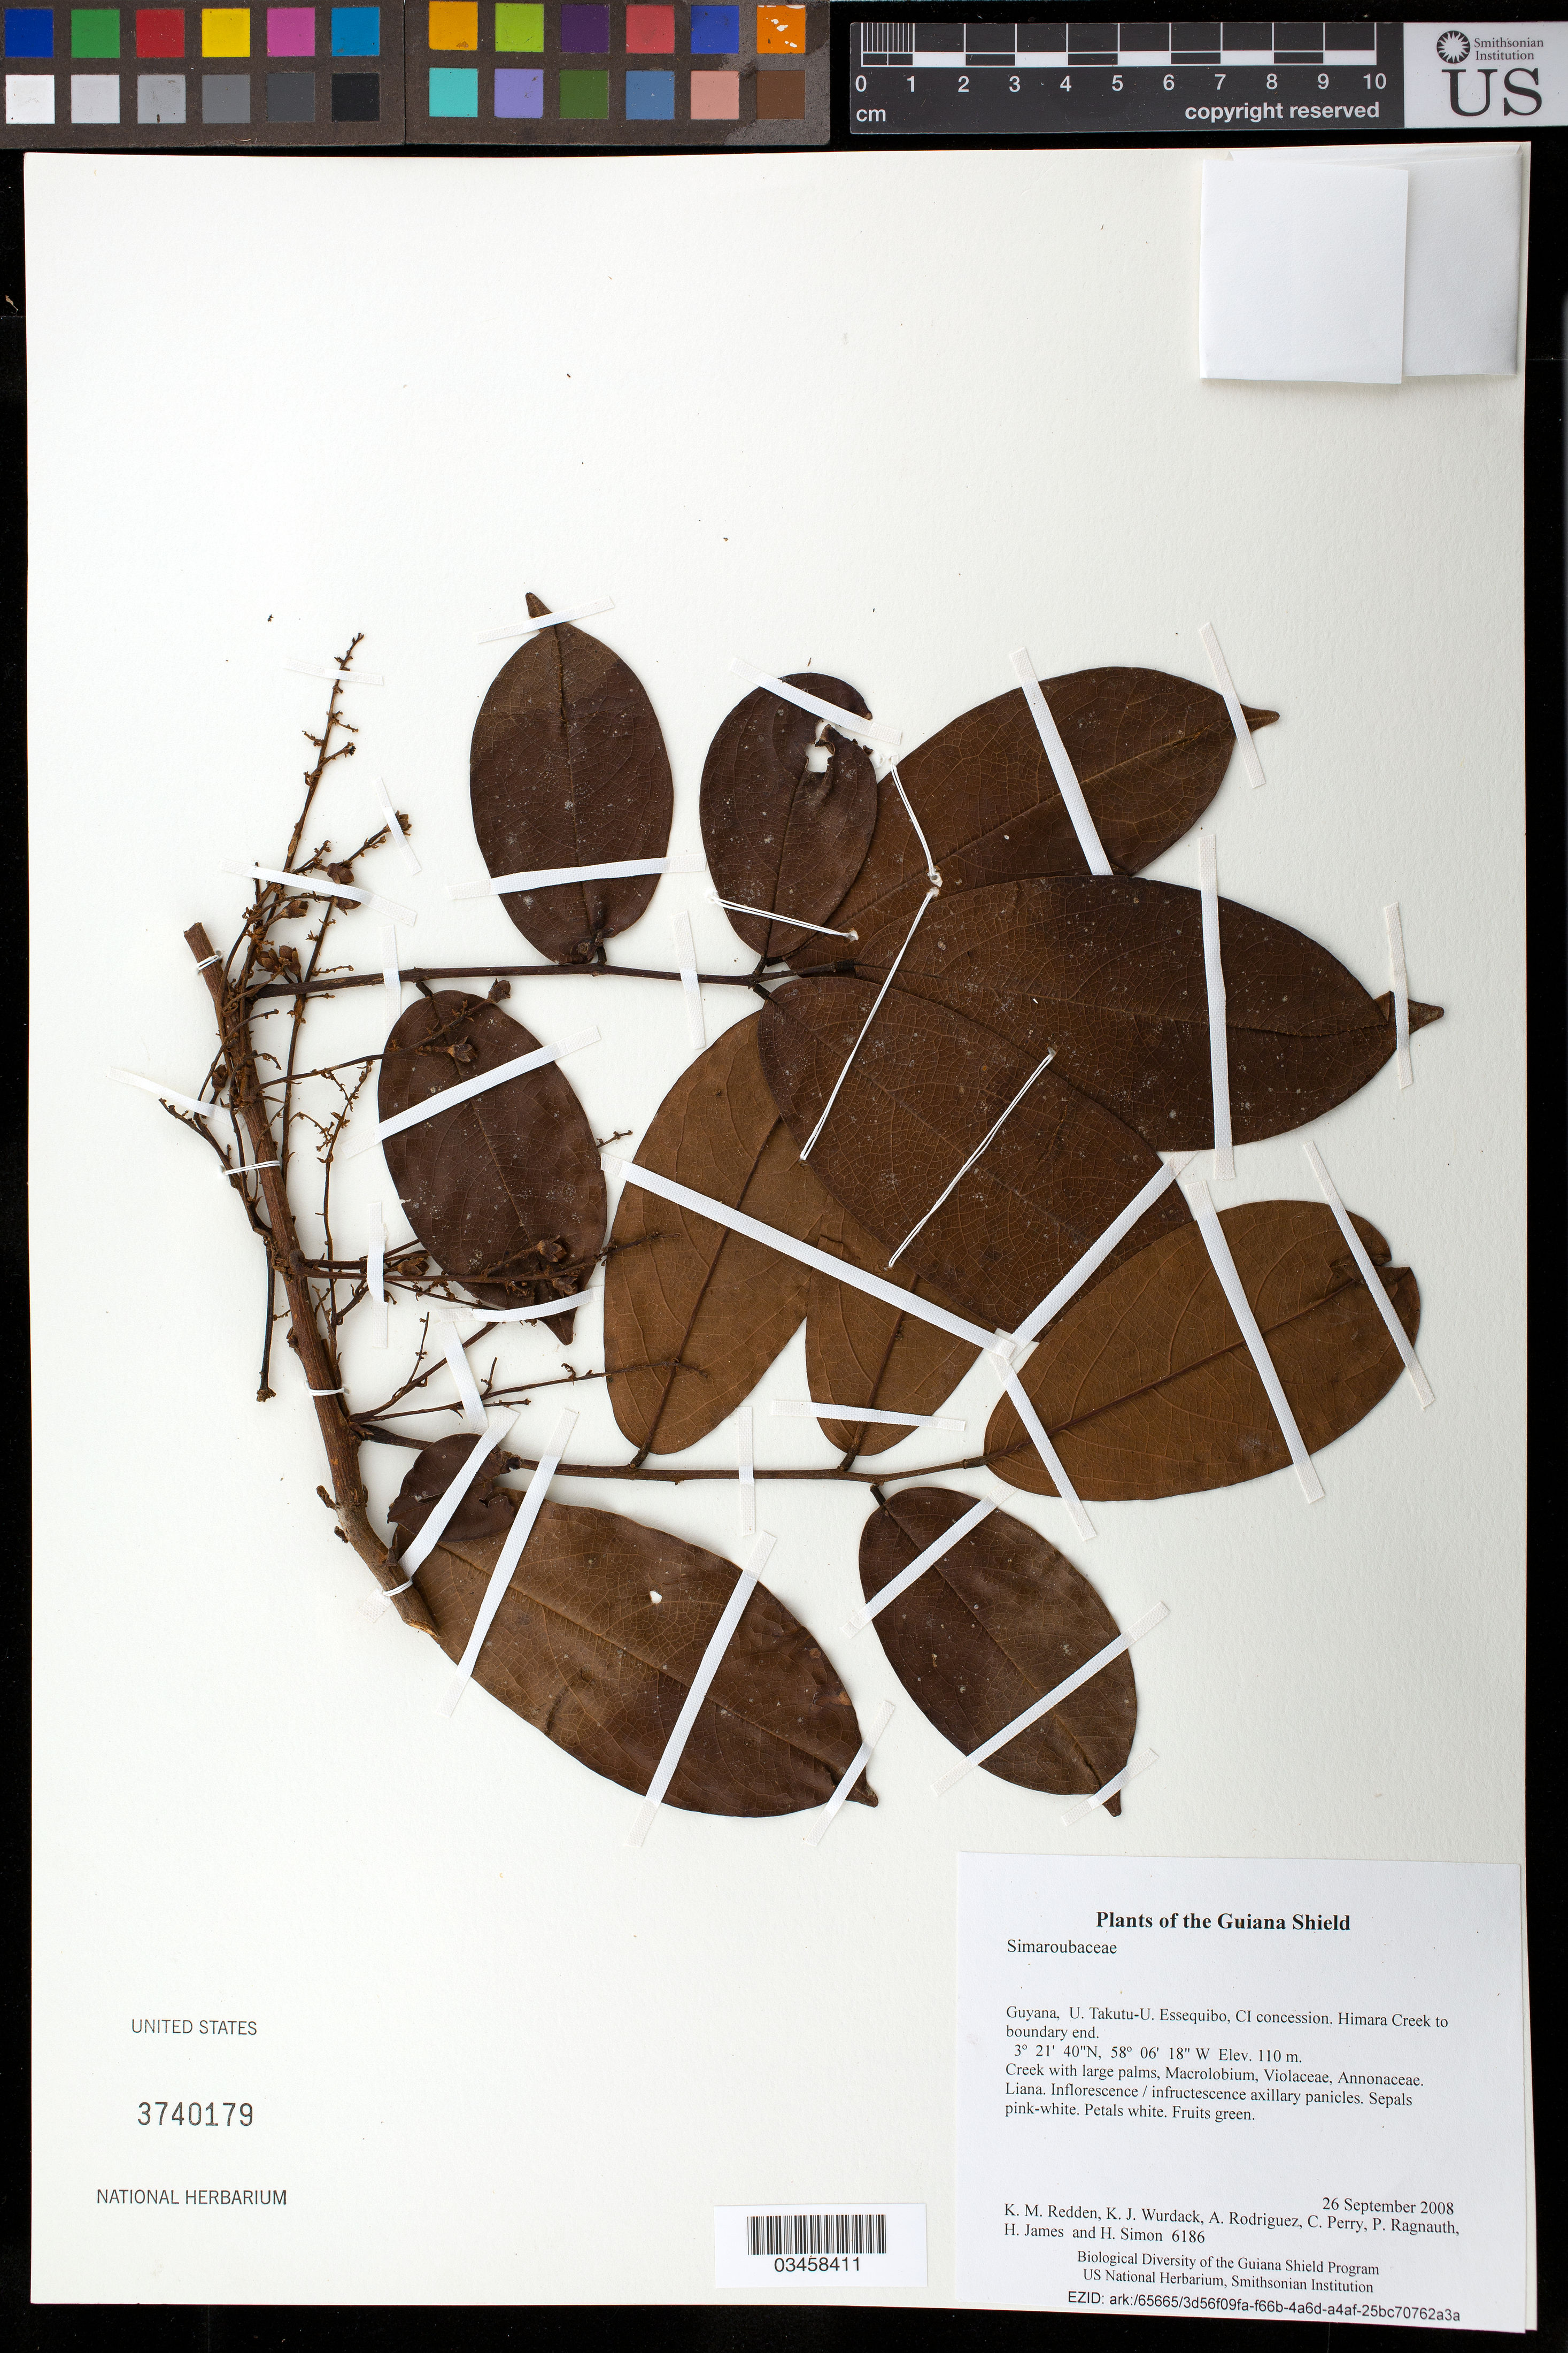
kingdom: Plantae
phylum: Tracheophyta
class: Magnoliopsida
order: Sapindales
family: Simaroubaceae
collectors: K. M. Redden, K. Wurdack, A. Rodriguez, C. Perry, P. Ragnauth, H. James & H. Simon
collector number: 6186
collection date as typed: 26 September 2008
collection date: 2008-09-26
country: Guyana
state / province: U. Takutu-U. Essequibo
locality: CI concession. Himara Creek to boundary end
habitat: Creek with large palms, Macrolobium, Violaceae, Annonaceae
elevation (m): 110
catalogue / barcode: US 3740179